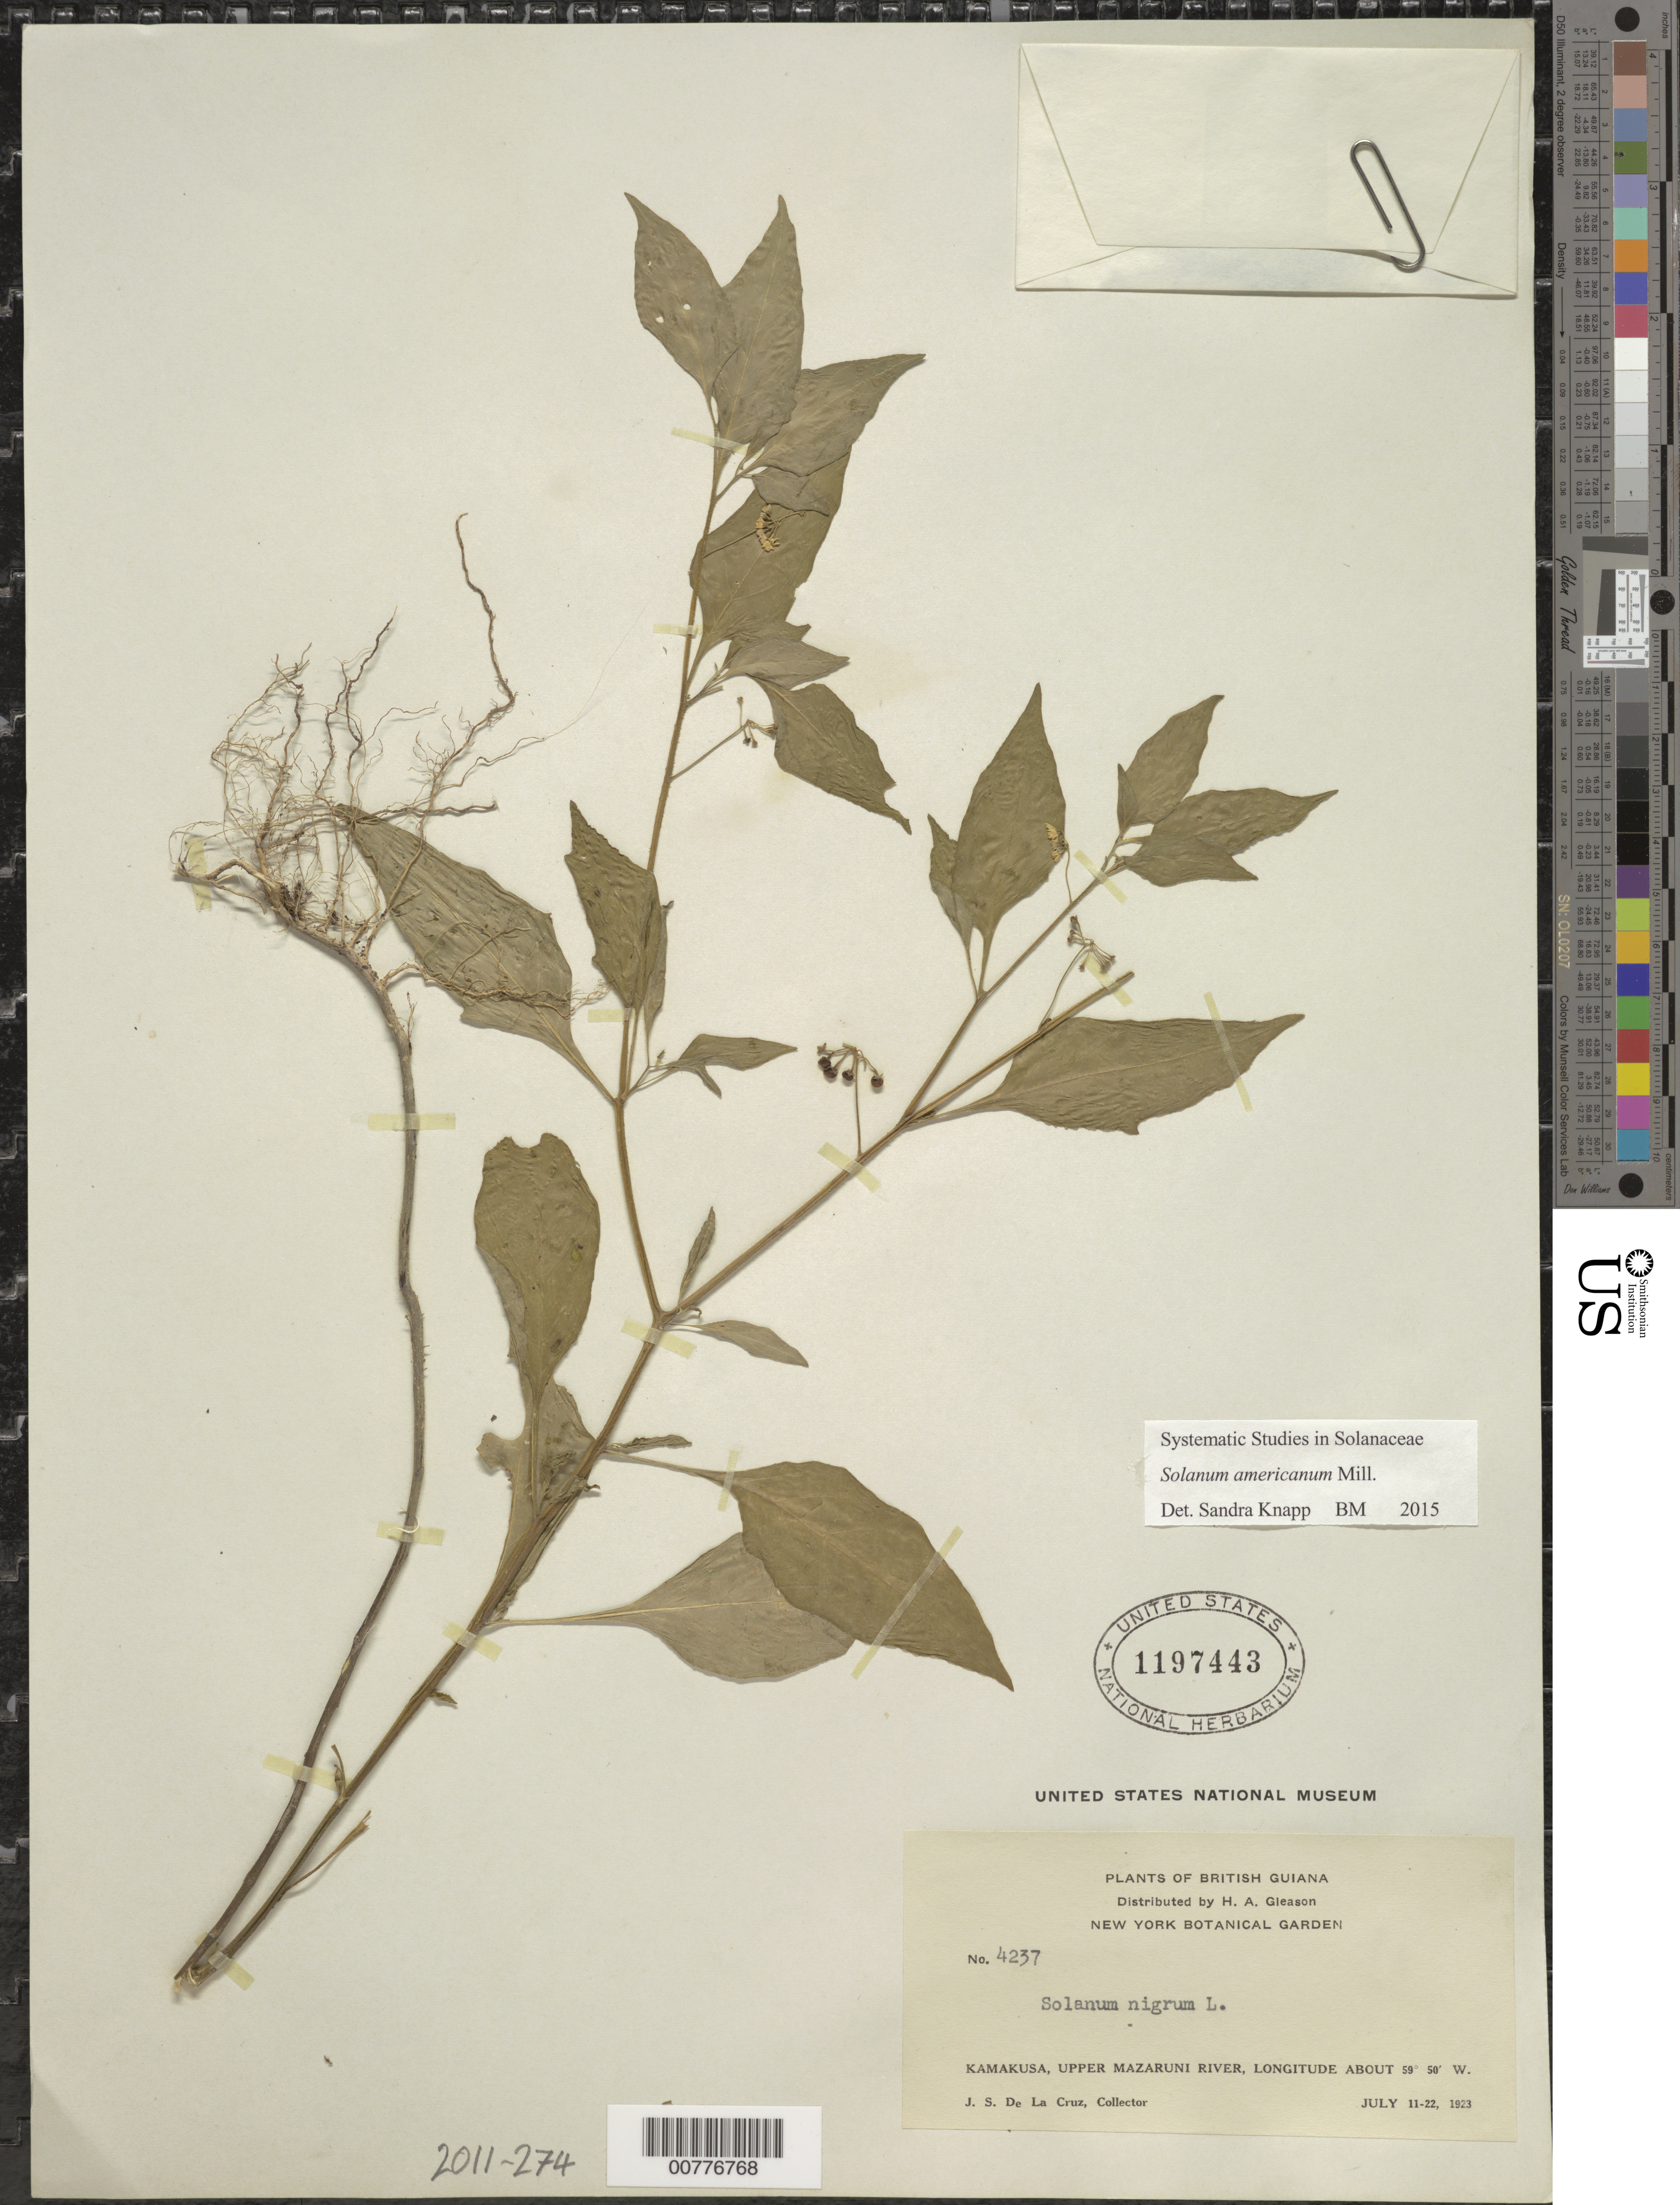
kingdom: Plantae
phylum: Tracheophyta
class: Magnoliopsida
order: Solanales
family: Solanaceae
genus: Solanum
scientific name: Solanum nigrum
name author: L.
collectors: J. S. de la Cruz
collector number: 4237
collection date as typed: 7 Jul 1923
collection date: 1923-07-07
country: Guyana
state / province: Cuyuni-Mazaruni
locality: Kamakusa, Upper Mazaruni R.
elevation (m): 100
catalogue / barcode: US 1197443